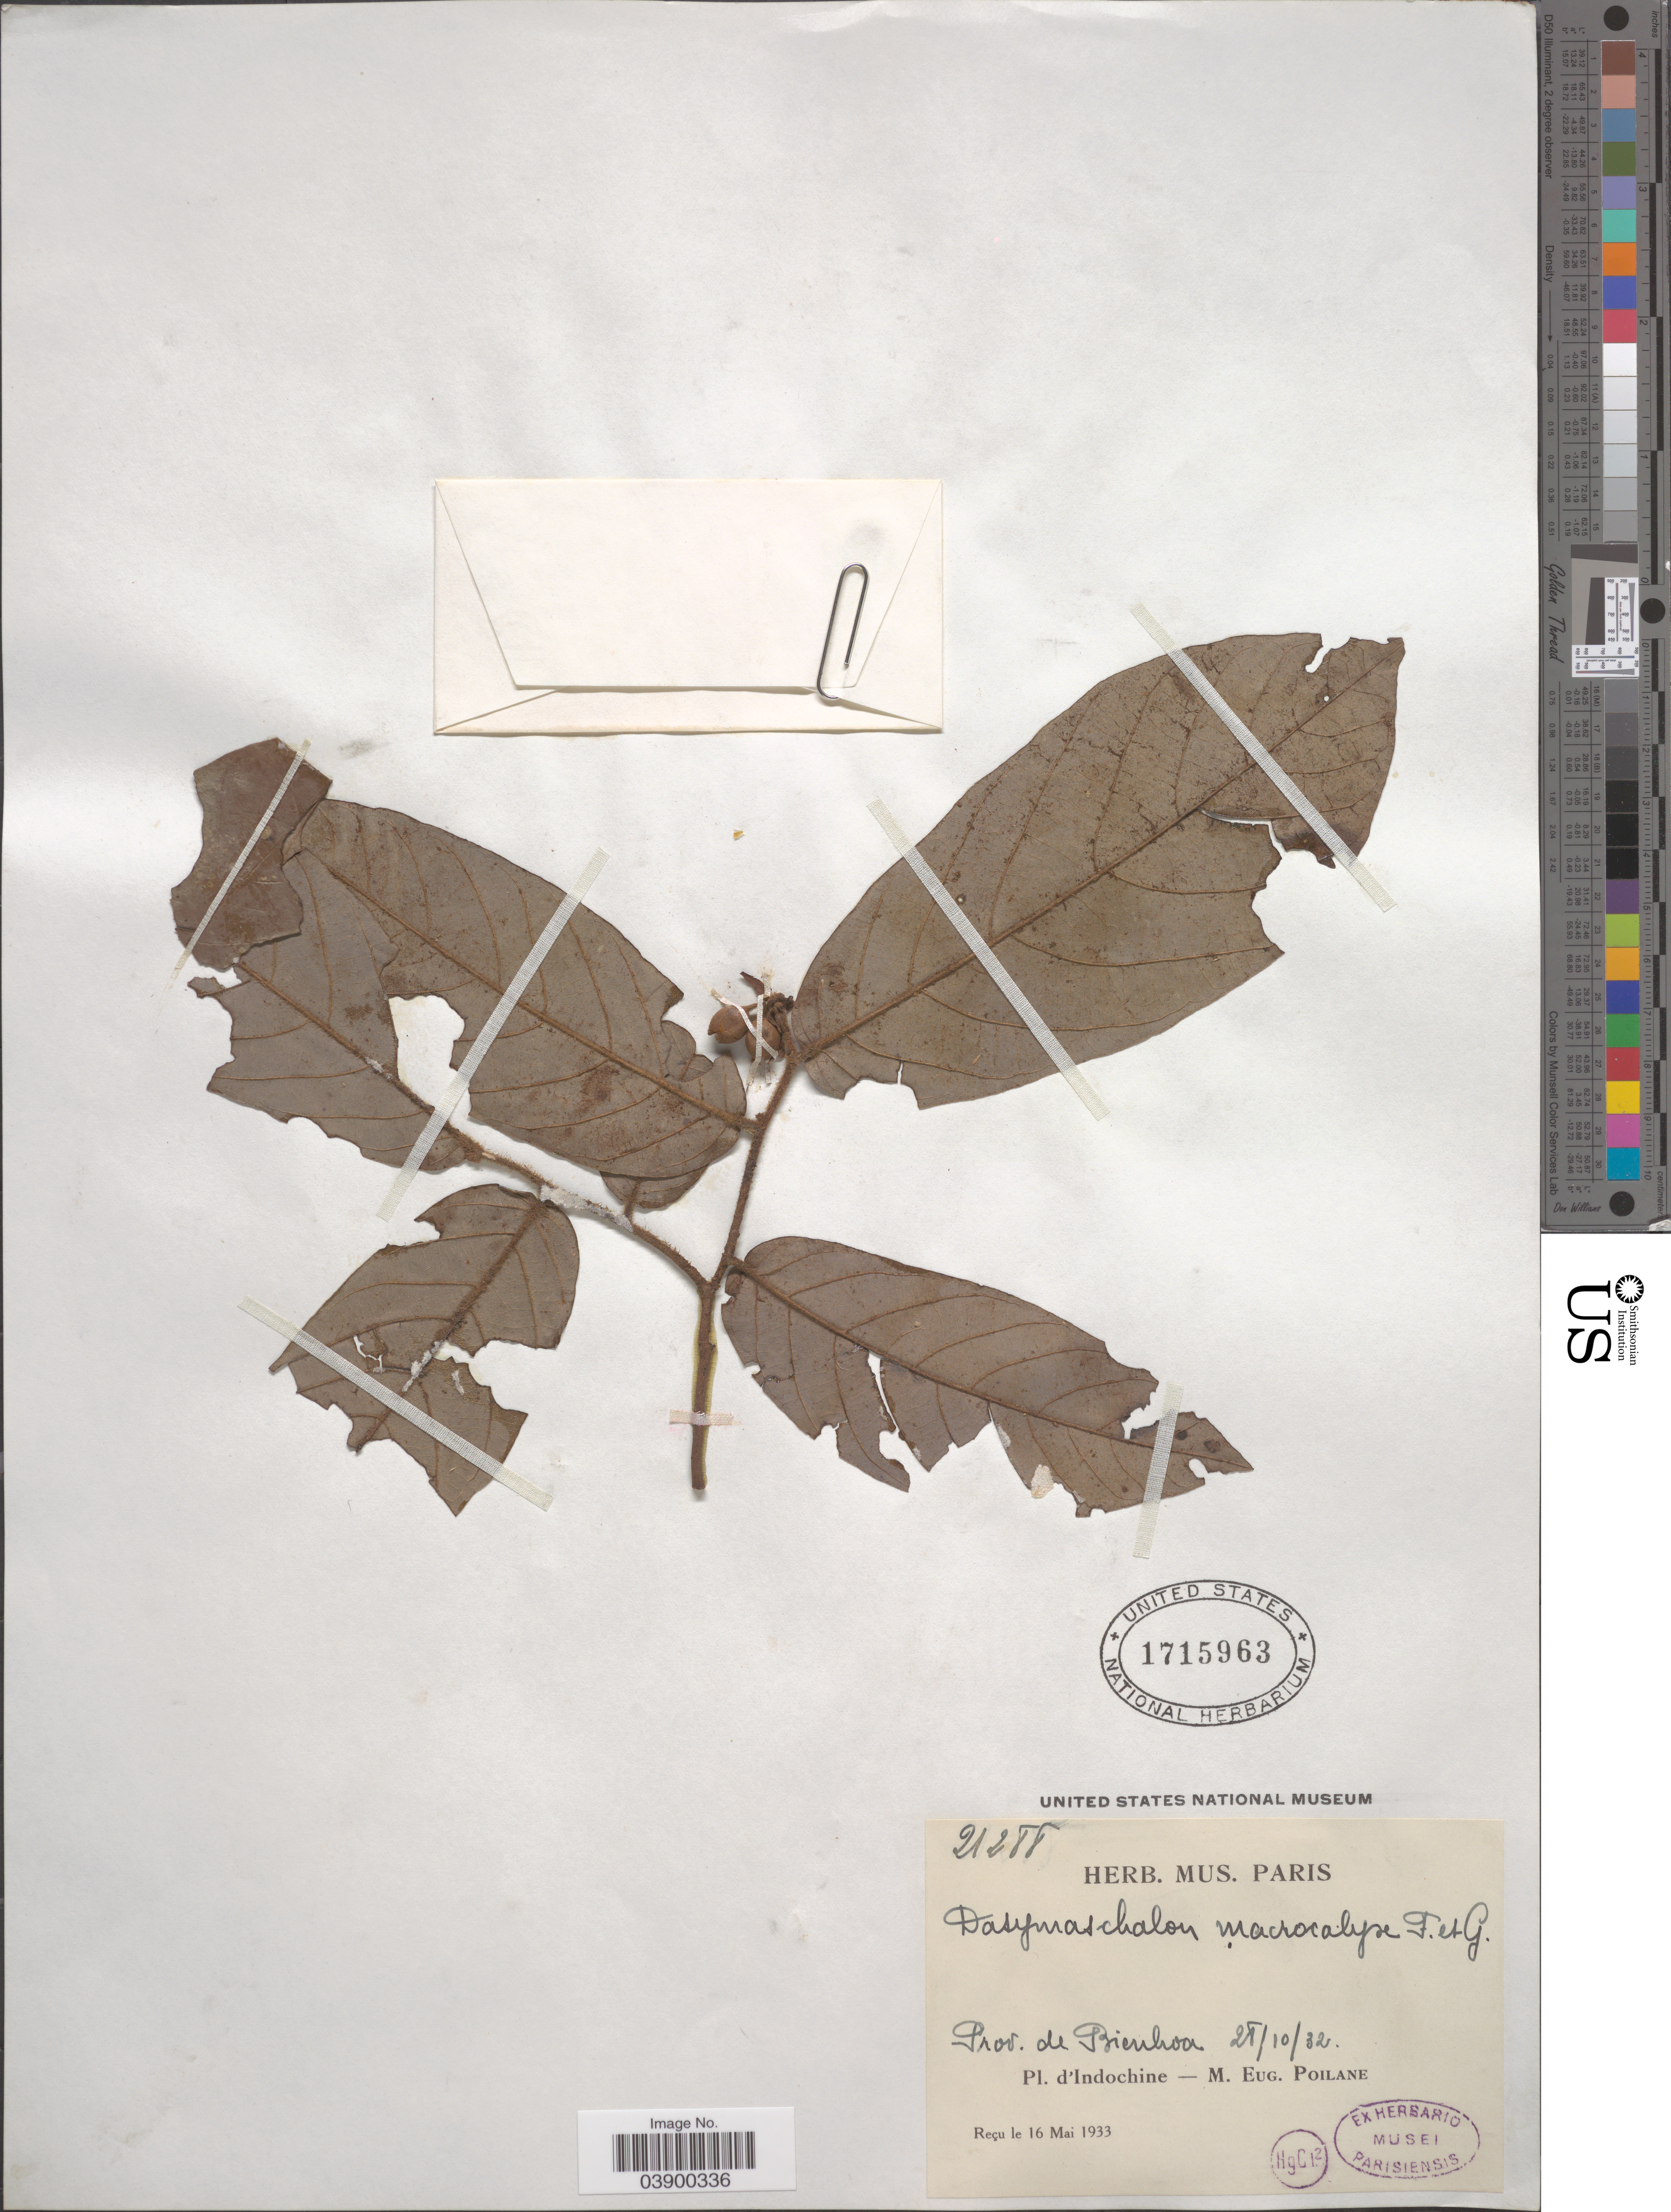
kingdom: Plantae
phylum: Tracheophyta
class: Magnoliopsida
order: Magnoliales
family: Annonaceae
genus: Dasymaschalon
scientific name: Dasymaschalon macrocalyx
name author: Finet & Gagnep.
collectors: M. Poilane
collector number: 21288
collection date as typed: Transcribed d/m/y: 28/10/32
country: Vietnam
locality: Prov. de Bienhoa. Indochine.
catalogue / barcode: US 1715963